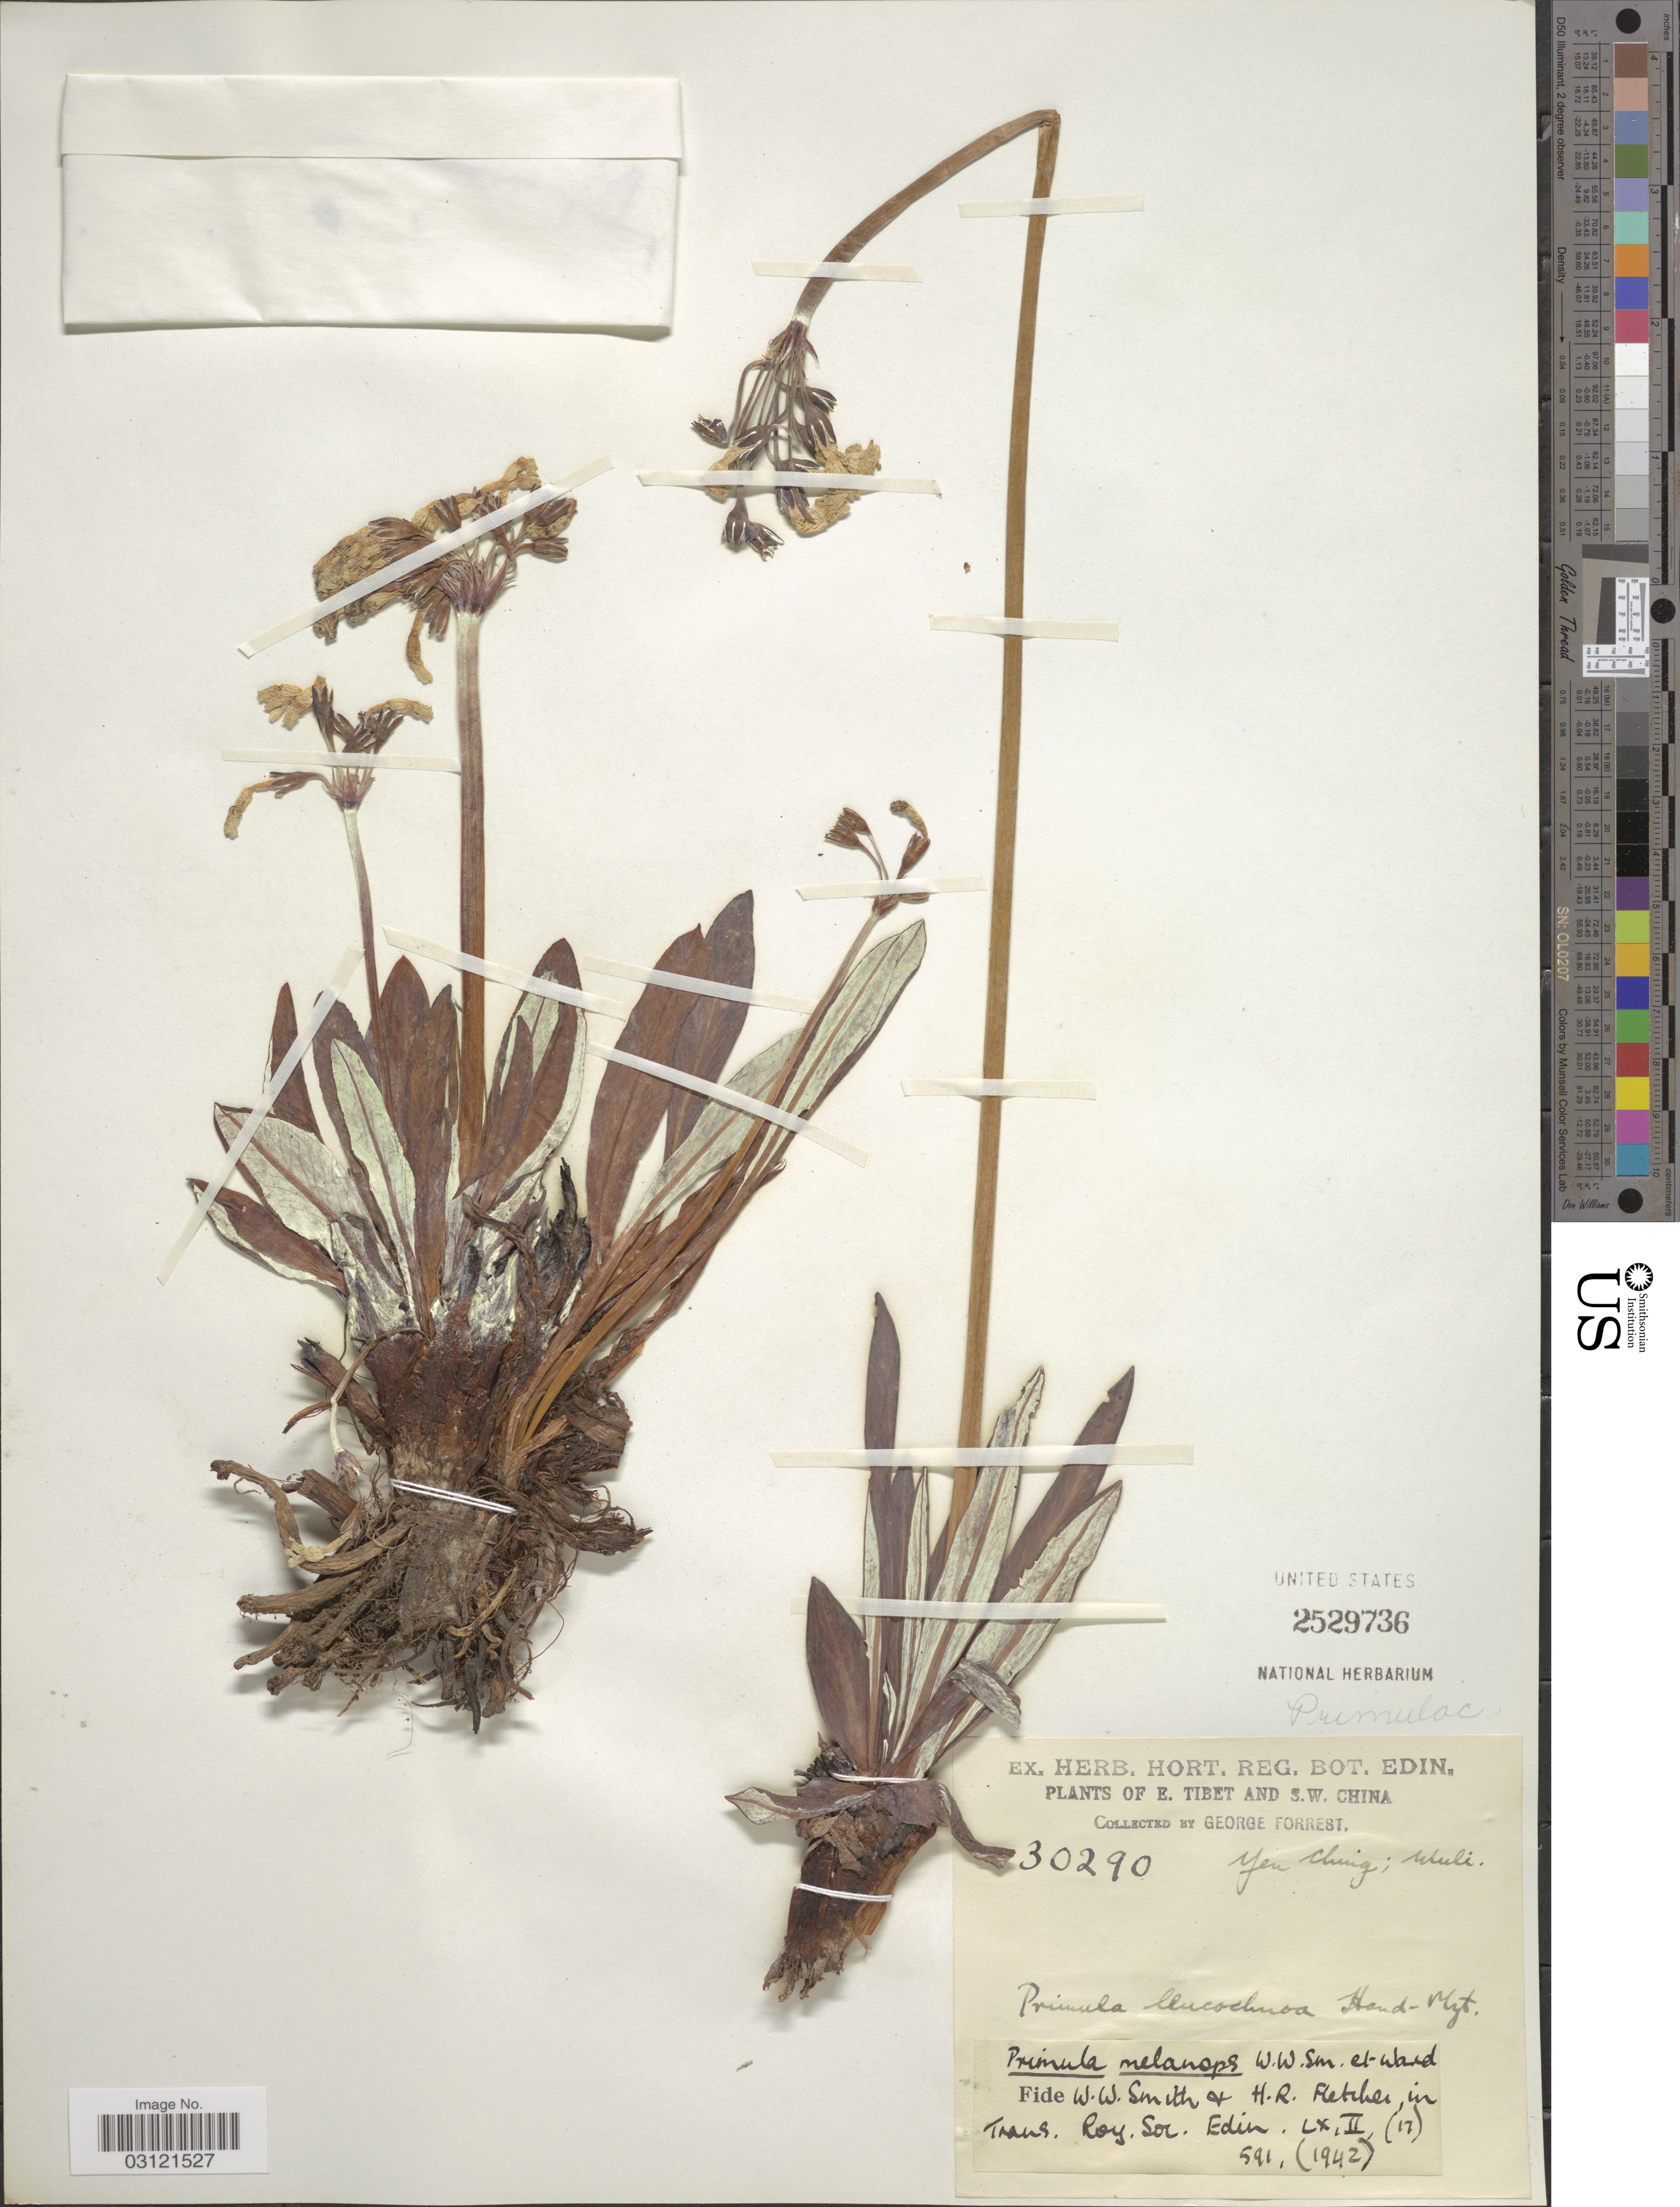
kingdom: Plantae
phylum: Tracheophyta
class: Magnoliopsida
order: Ericales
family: Primulaceae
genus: Primula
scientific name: Primula melanops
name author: W.W. Sm. & Kingdon-Ward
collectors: G. Forrest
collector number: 30290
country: China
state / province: Xizang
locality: E. Tibet and S.W. China. Yen Ching; Muli.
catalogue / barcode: US 2529736